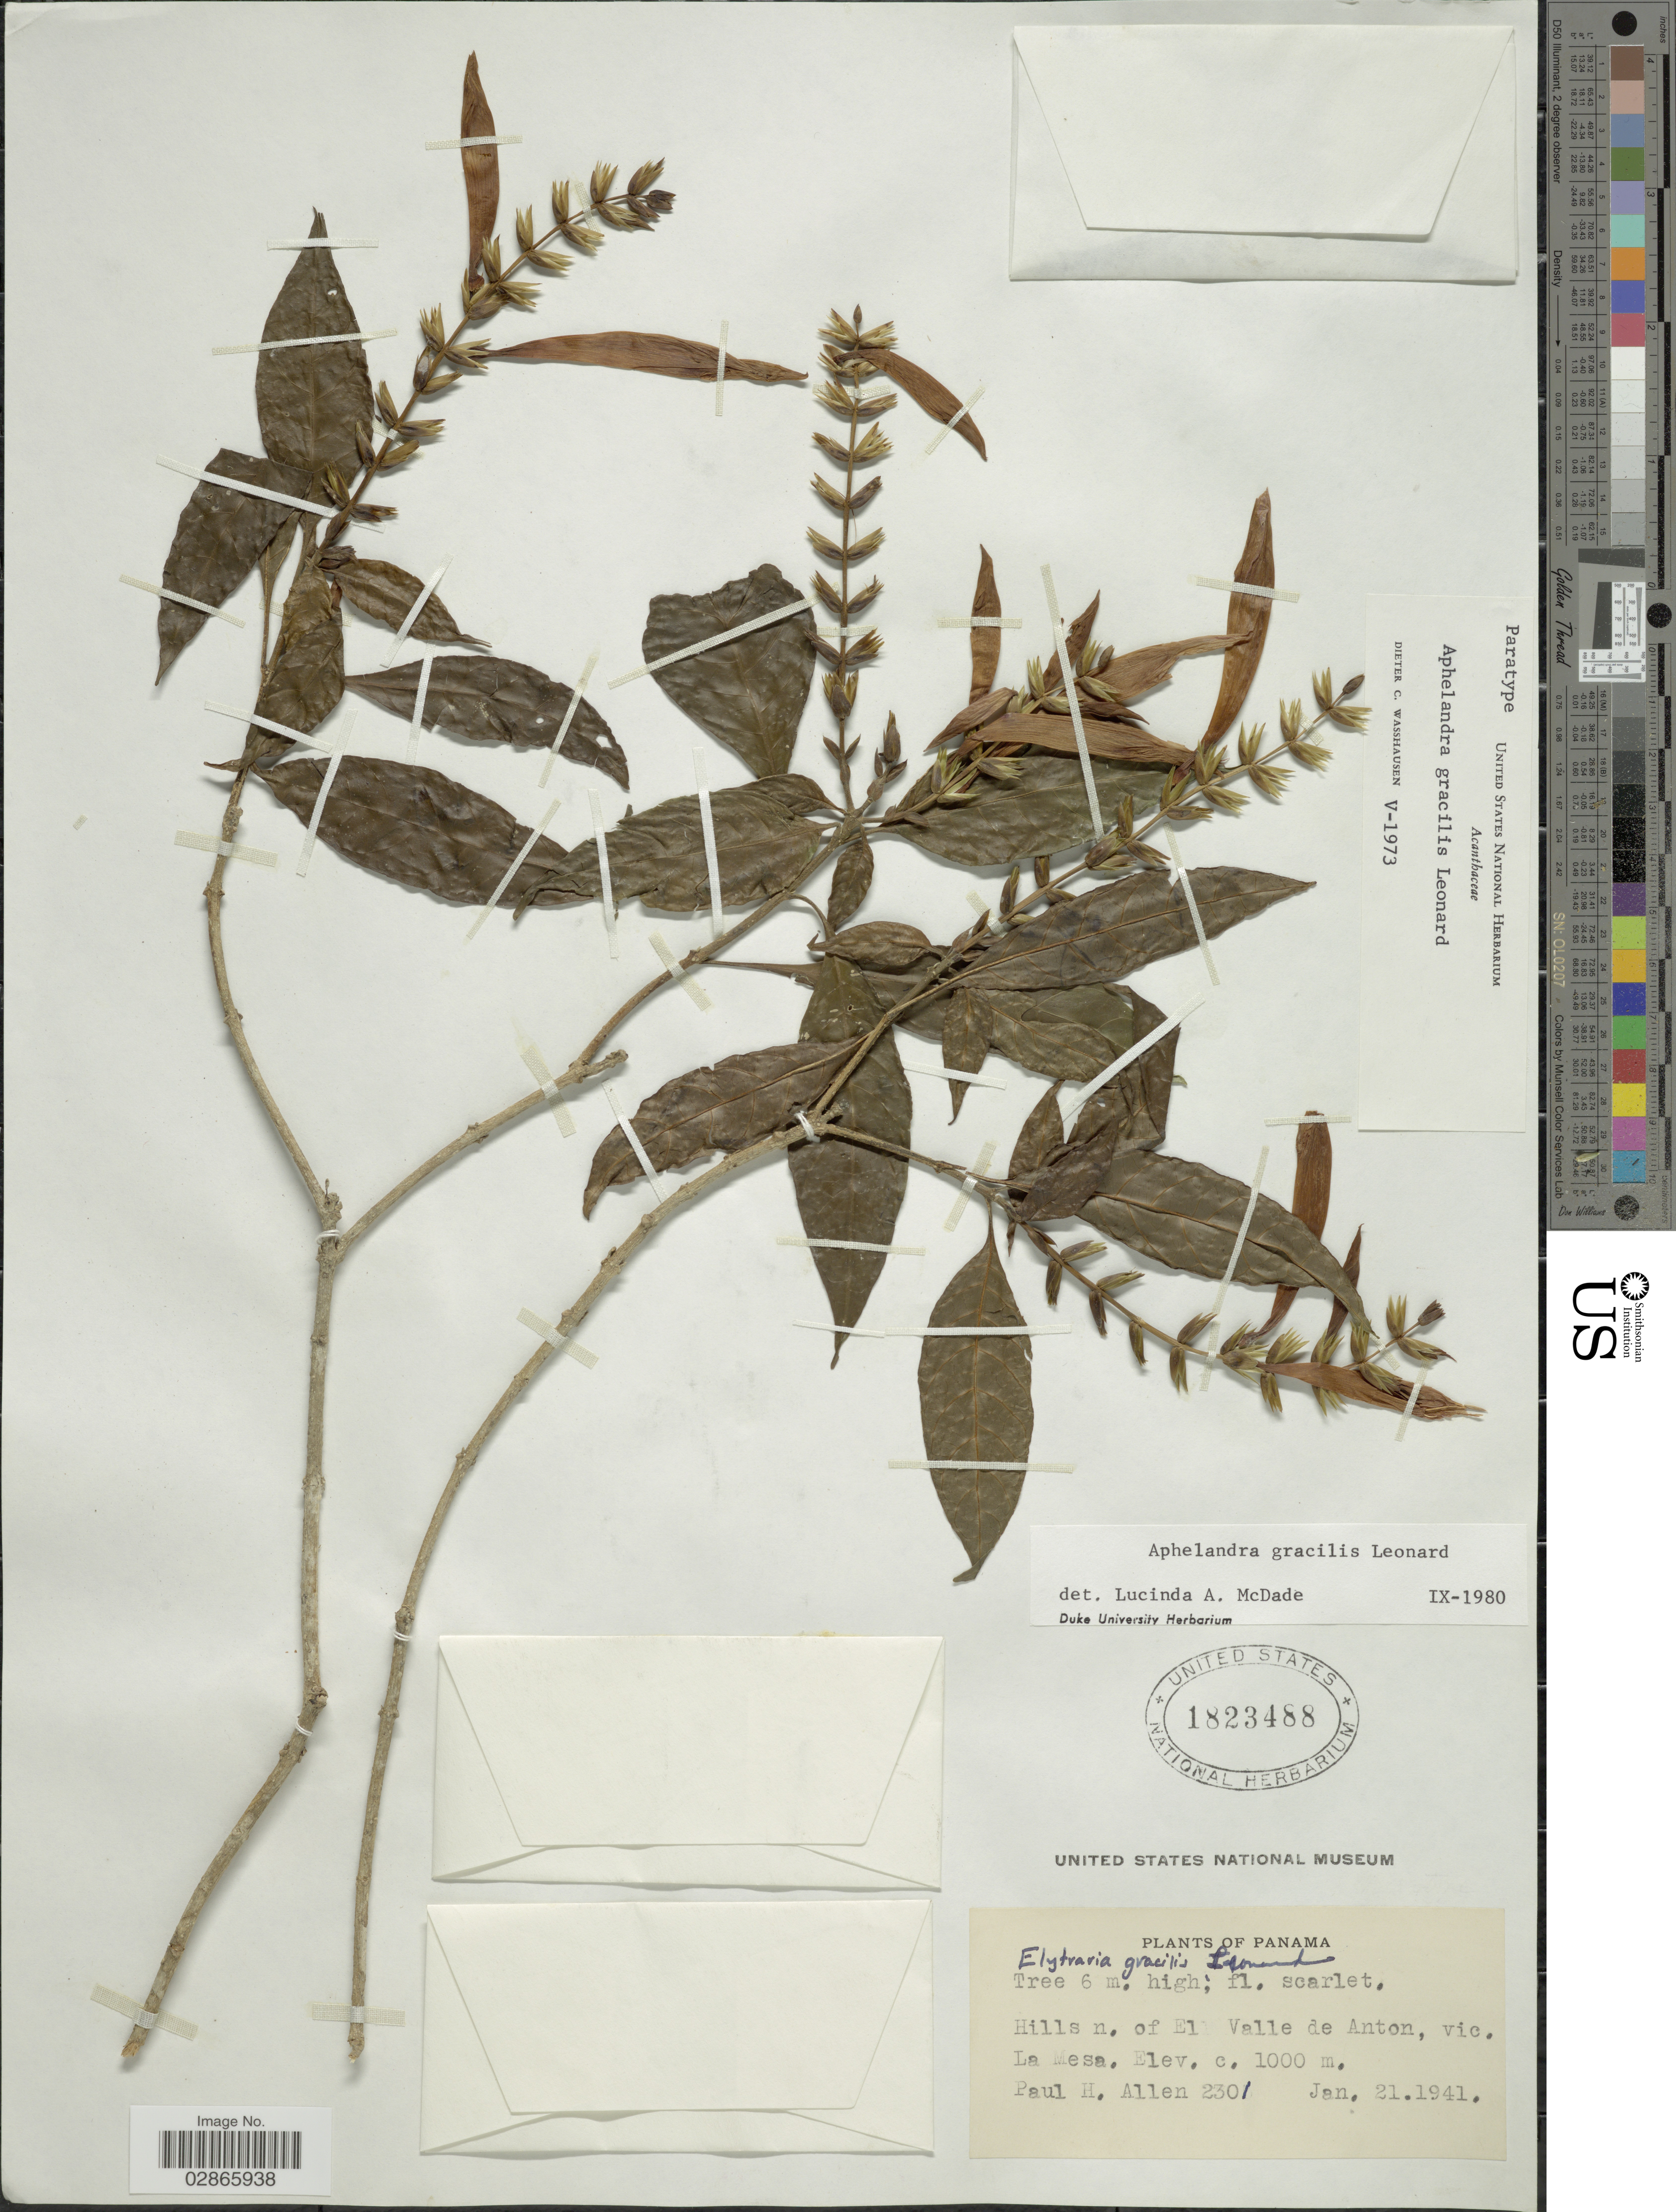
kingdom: Plantae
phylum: Tracheophyta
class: Magnoliopsida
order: Lamiales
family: Acanthaceae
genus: Aphelandra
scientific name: Aphelandra gracilis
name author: Leonard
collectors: P. H. Allen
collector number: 2301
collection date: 1941-01-21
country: Panama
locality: Hills n. of El Valle de Anton, vic. La Mesa.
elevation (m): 1000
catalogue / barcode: US 1823488